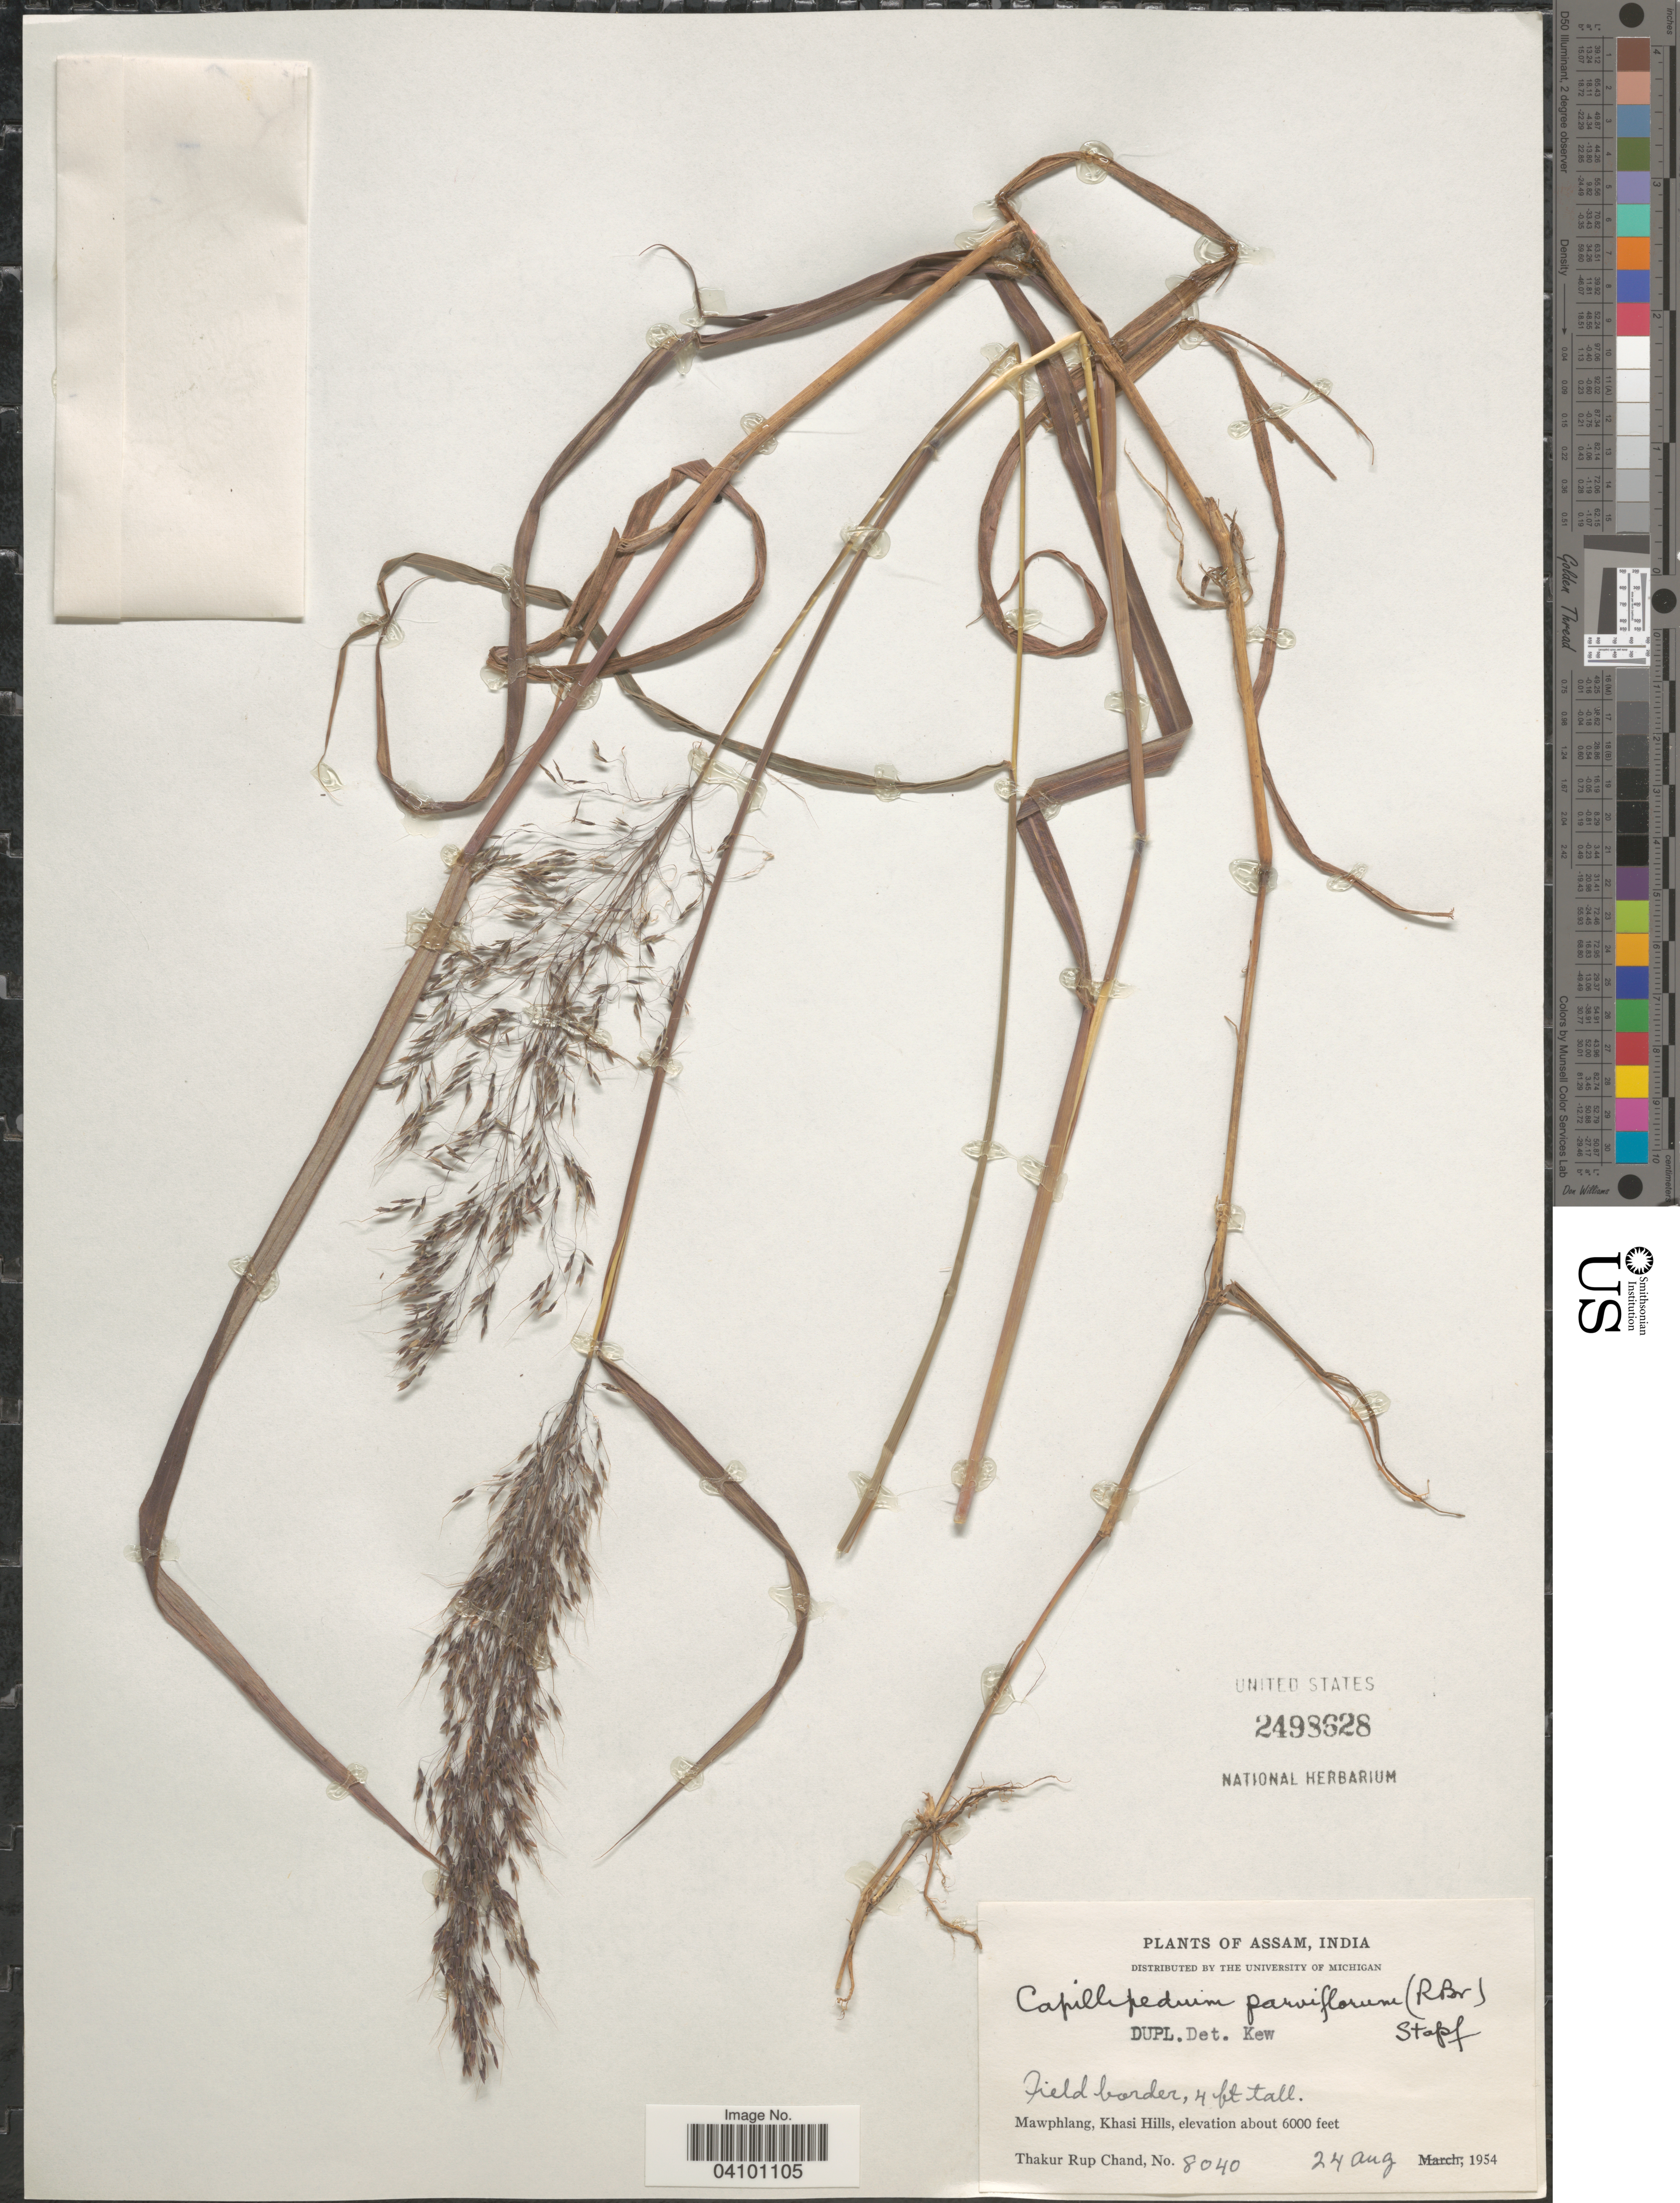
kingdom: Plantae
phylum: Tracheophyta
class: Liliopsida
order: Poales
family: Poaceae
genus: Capillipedium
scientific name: Capillipedium parviflorum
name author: (R. Br.) Stapf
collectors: T. R. Chand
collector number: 8040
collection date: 1954-08-24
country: India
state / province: Meghalaya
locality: Field border. Mawphlang, Khasi Hills.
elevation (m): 1829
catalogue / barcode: US 2498628